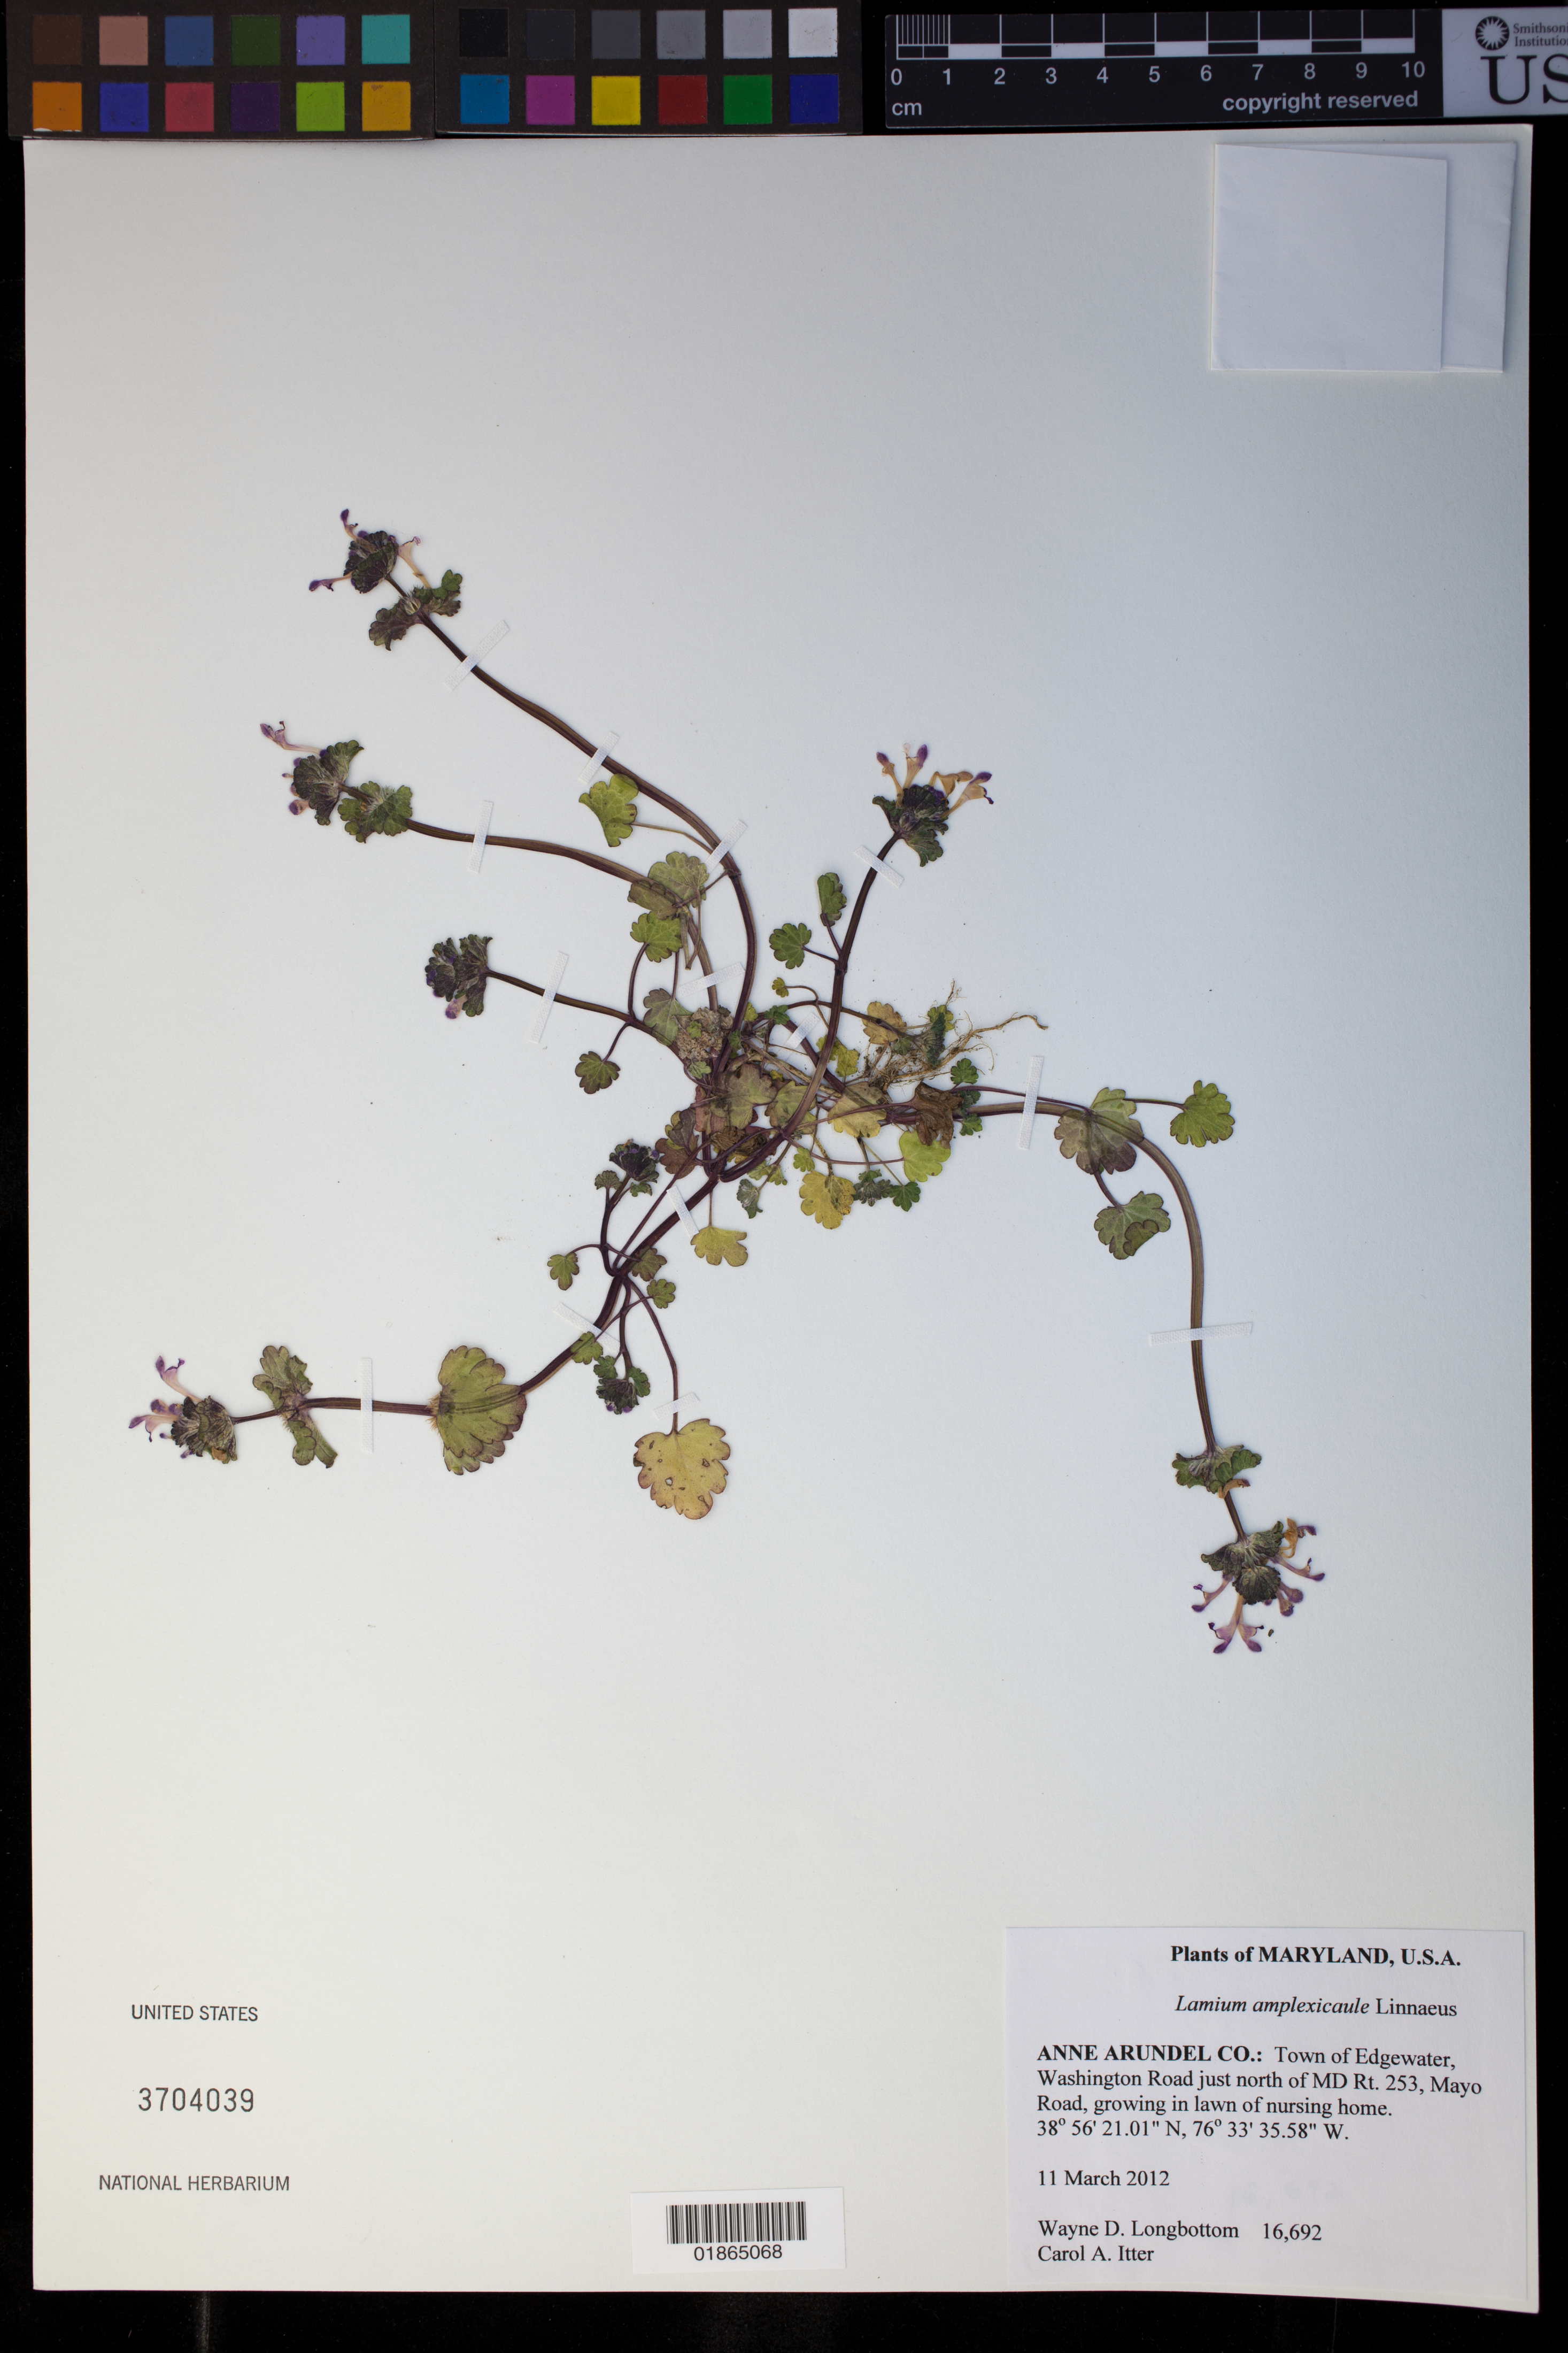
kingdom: Plantae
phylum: Tracheophyta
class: Magnoliopsida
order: Lamiales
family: Lamiaceae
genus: Lamium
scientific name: Lamium amplexicaule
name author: L.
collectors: W. D. Longbottom & C. Itter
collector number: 16692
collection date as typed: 11 March 2012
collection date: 2012-03-11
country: United States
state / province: Maryland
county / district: Anne Arundel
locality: Town of Edgewater, Washington Road just north of MD Rt. 253, Mayo Road, growing in lawn of nursing home.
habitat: Growing in lawn.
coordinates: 38 56 21.01 N, 76 33 35.58 W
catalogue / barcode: US 3704039